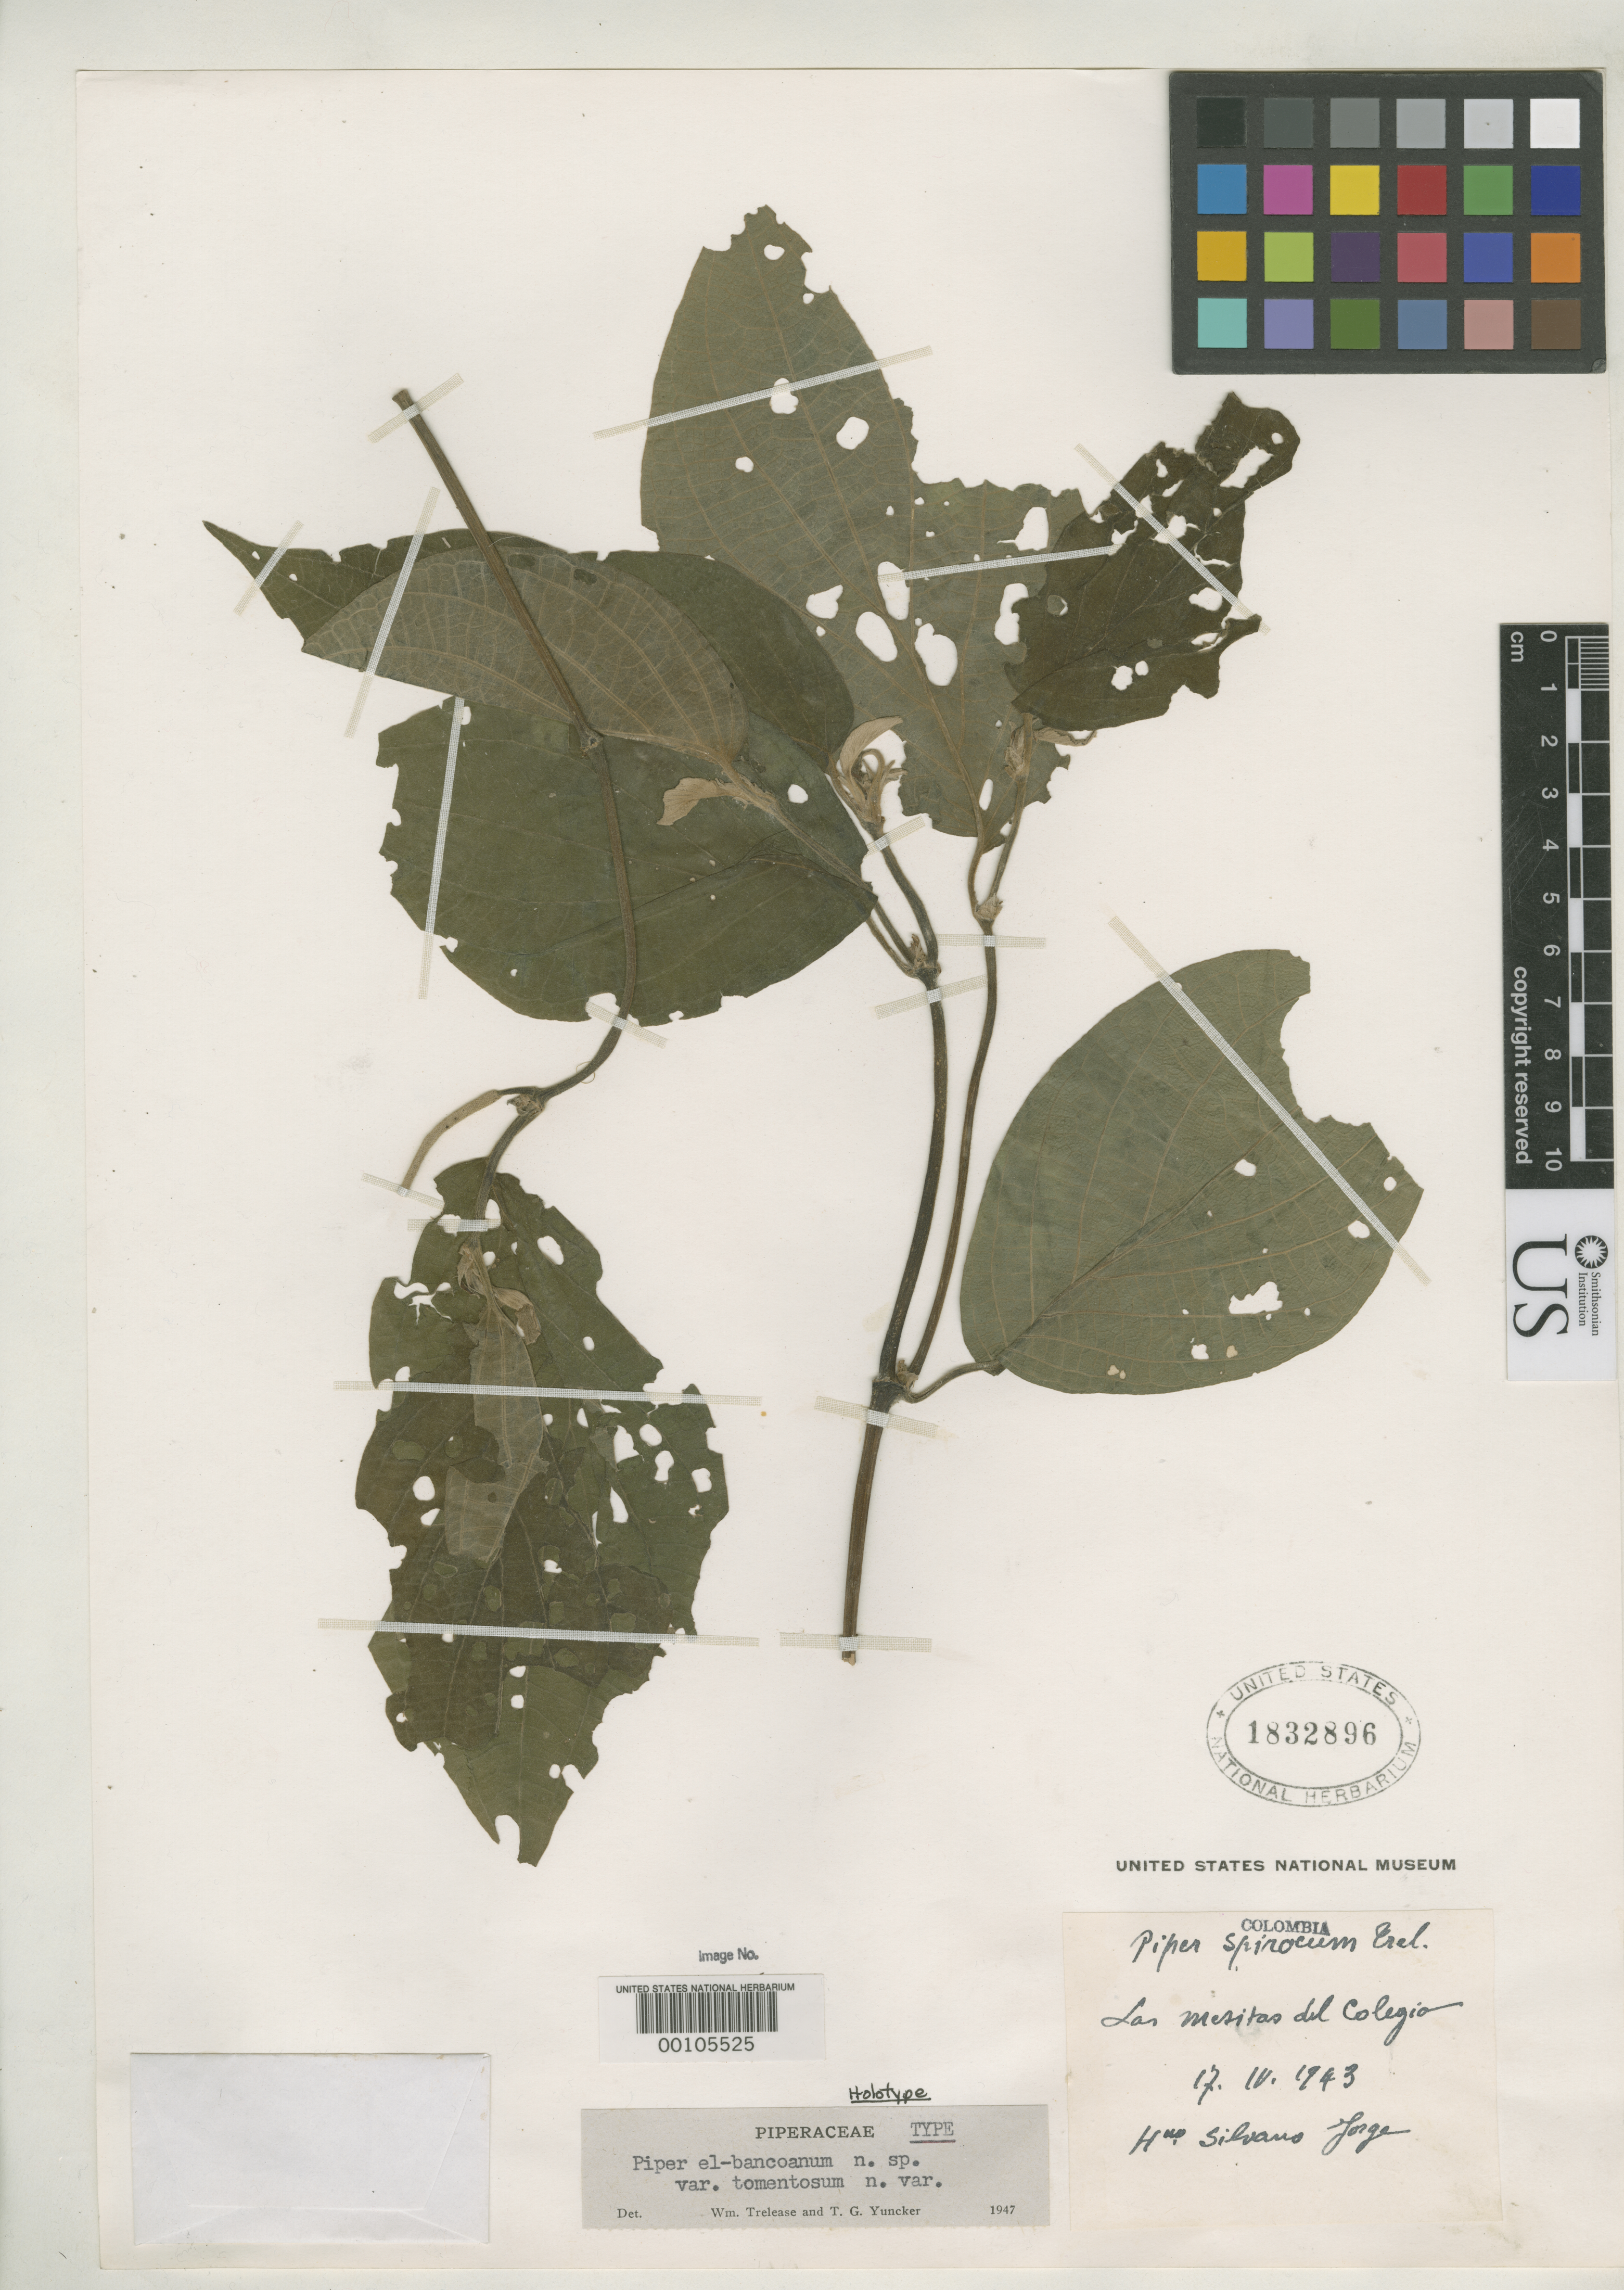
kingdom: Plantae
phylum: Tracheophyta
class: Magnoliopsida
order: Piperales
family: Piperaceae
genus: Piper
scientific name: Piper el-bancoanum var. tomentosum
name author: Trel. & Yunck.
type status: Holotype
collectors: B. Jorge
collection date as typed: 17 Apr 1943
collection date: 1943-04-17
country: Colombia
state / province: Cundinamarca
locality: Las Mesitas del Colegio.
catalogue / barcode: US 1832896